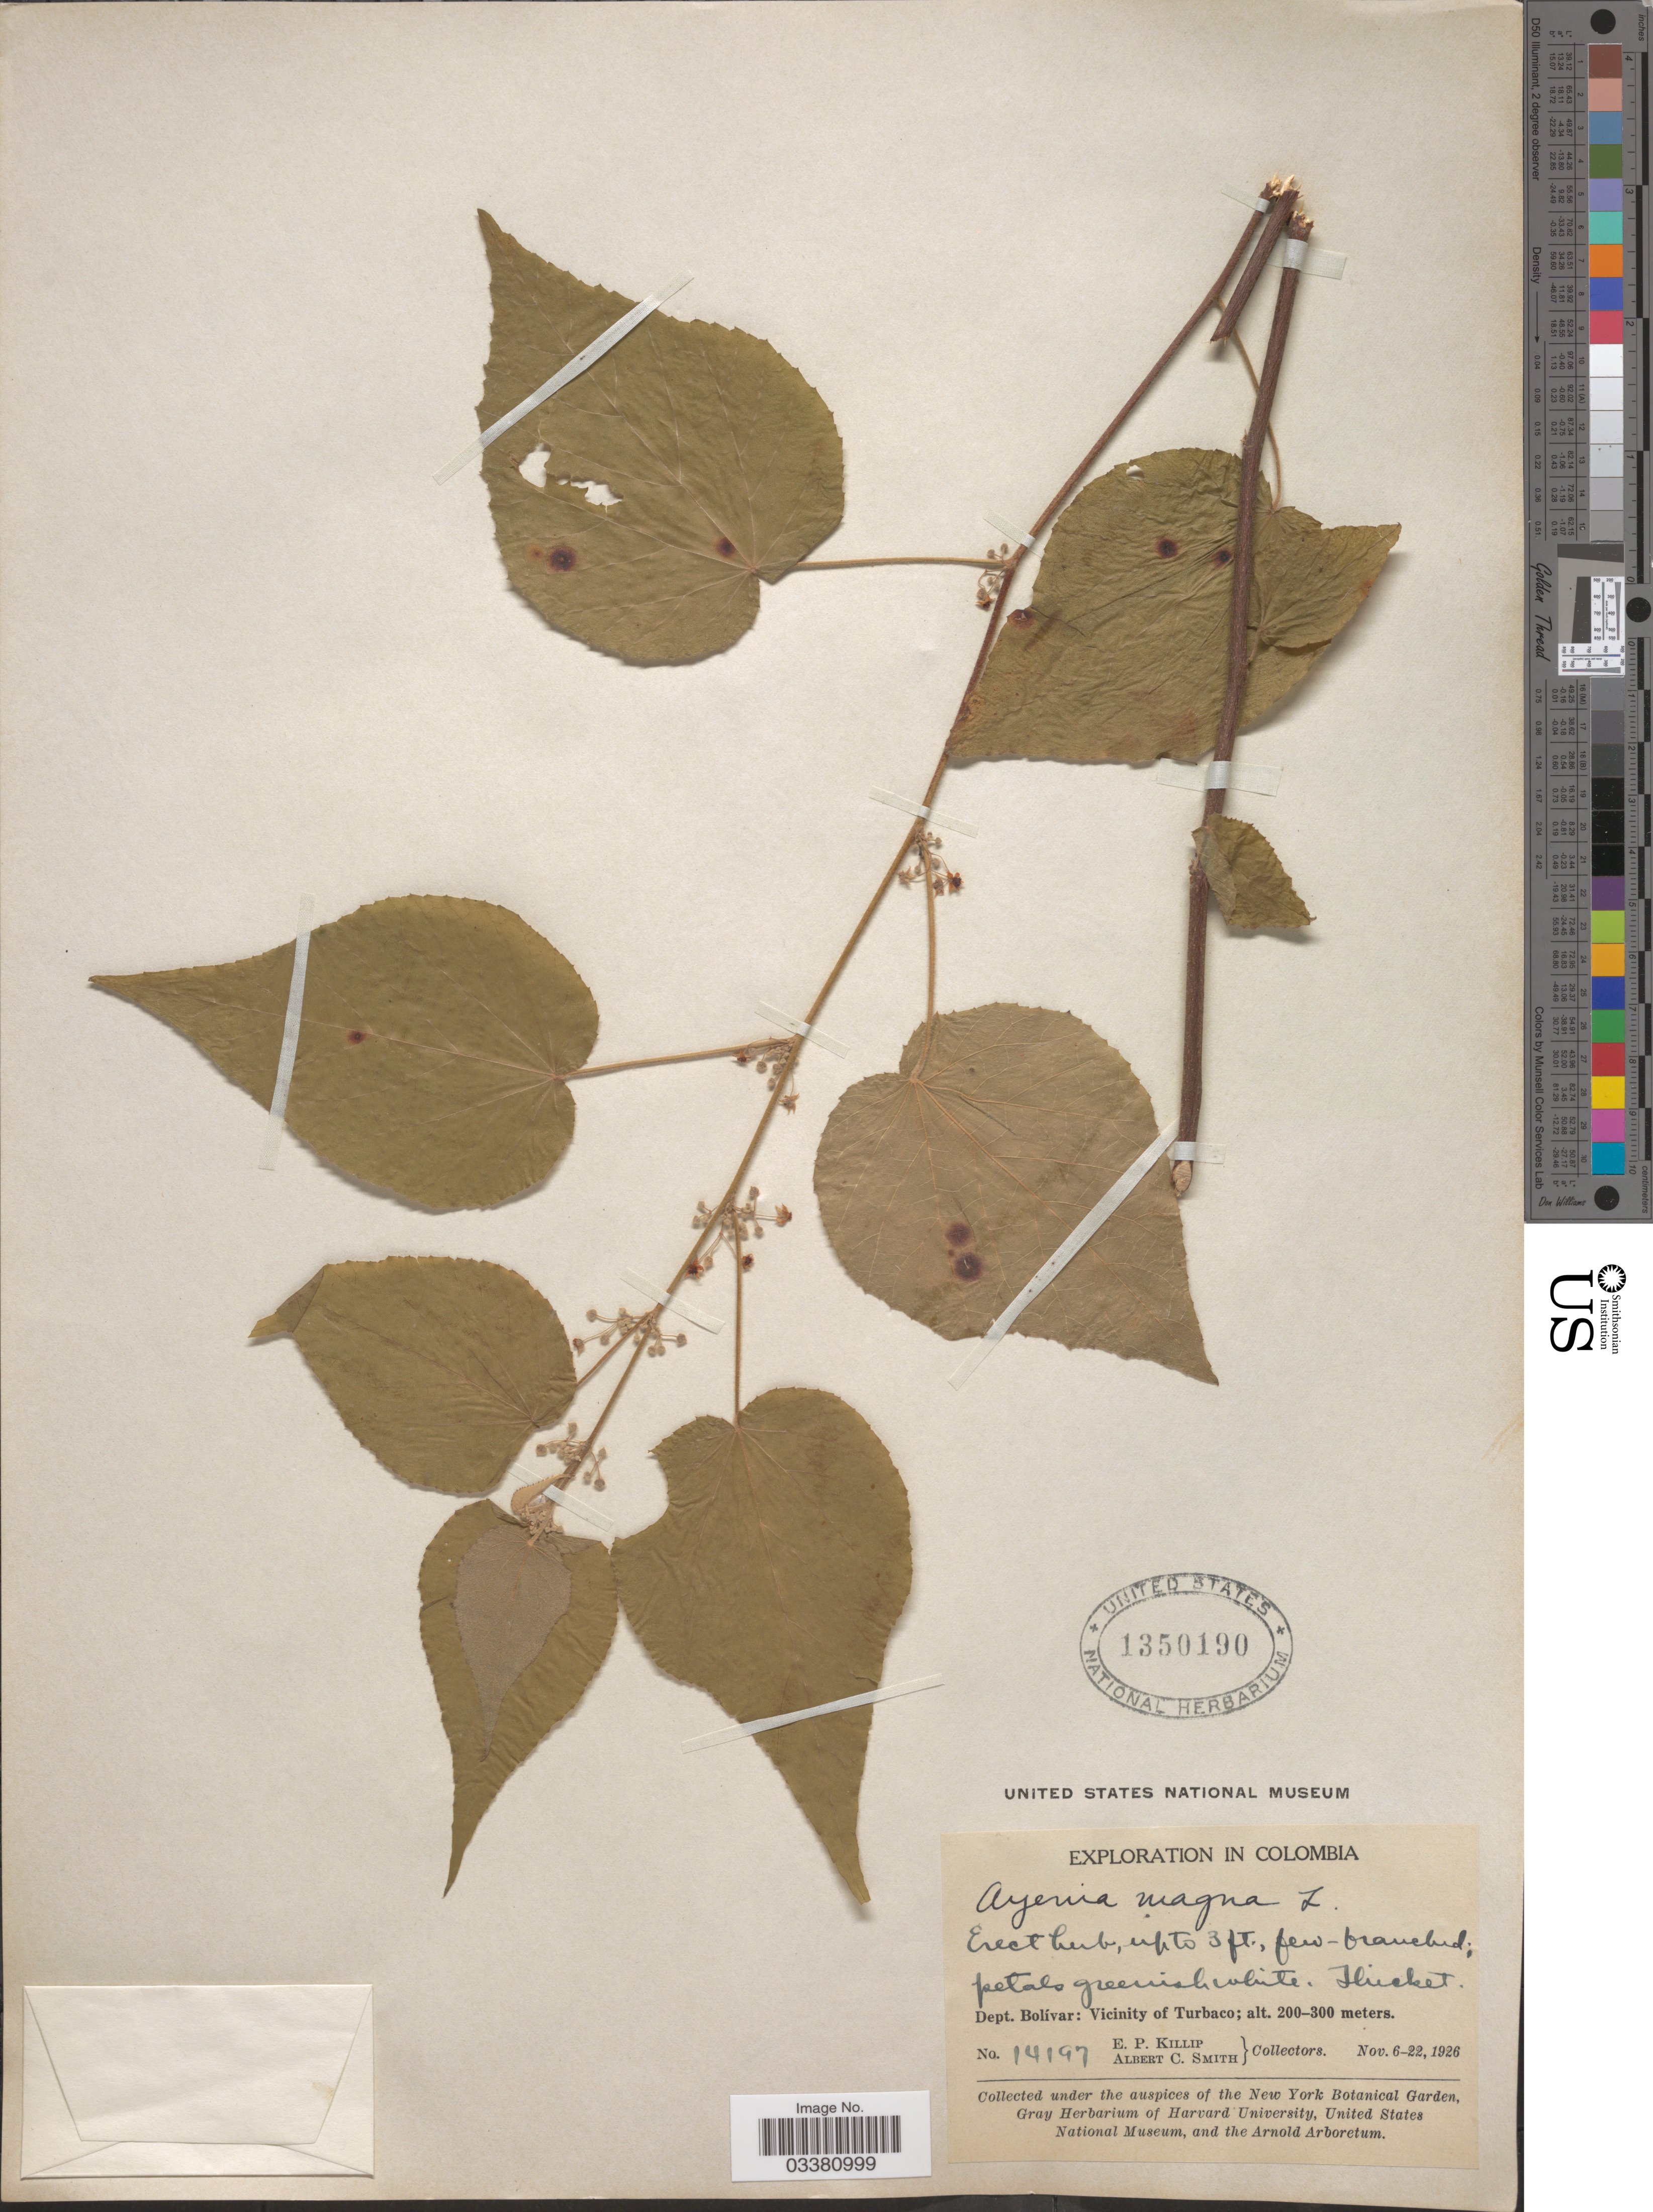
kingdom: Plantae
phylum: Tracheophyta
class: Magnoliopsida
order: Malvales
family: Malvaceae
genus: Ayenia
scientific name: Ayenia magna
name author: L.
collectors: E. P. Killip & A. C. Smith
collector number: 14197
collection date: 1926-11-06/1926-11-22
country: Colombia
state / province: Bolívar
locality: Dept. Bolívar: Vicinity of Turbaco.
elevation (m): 200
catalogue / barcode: US 1350190